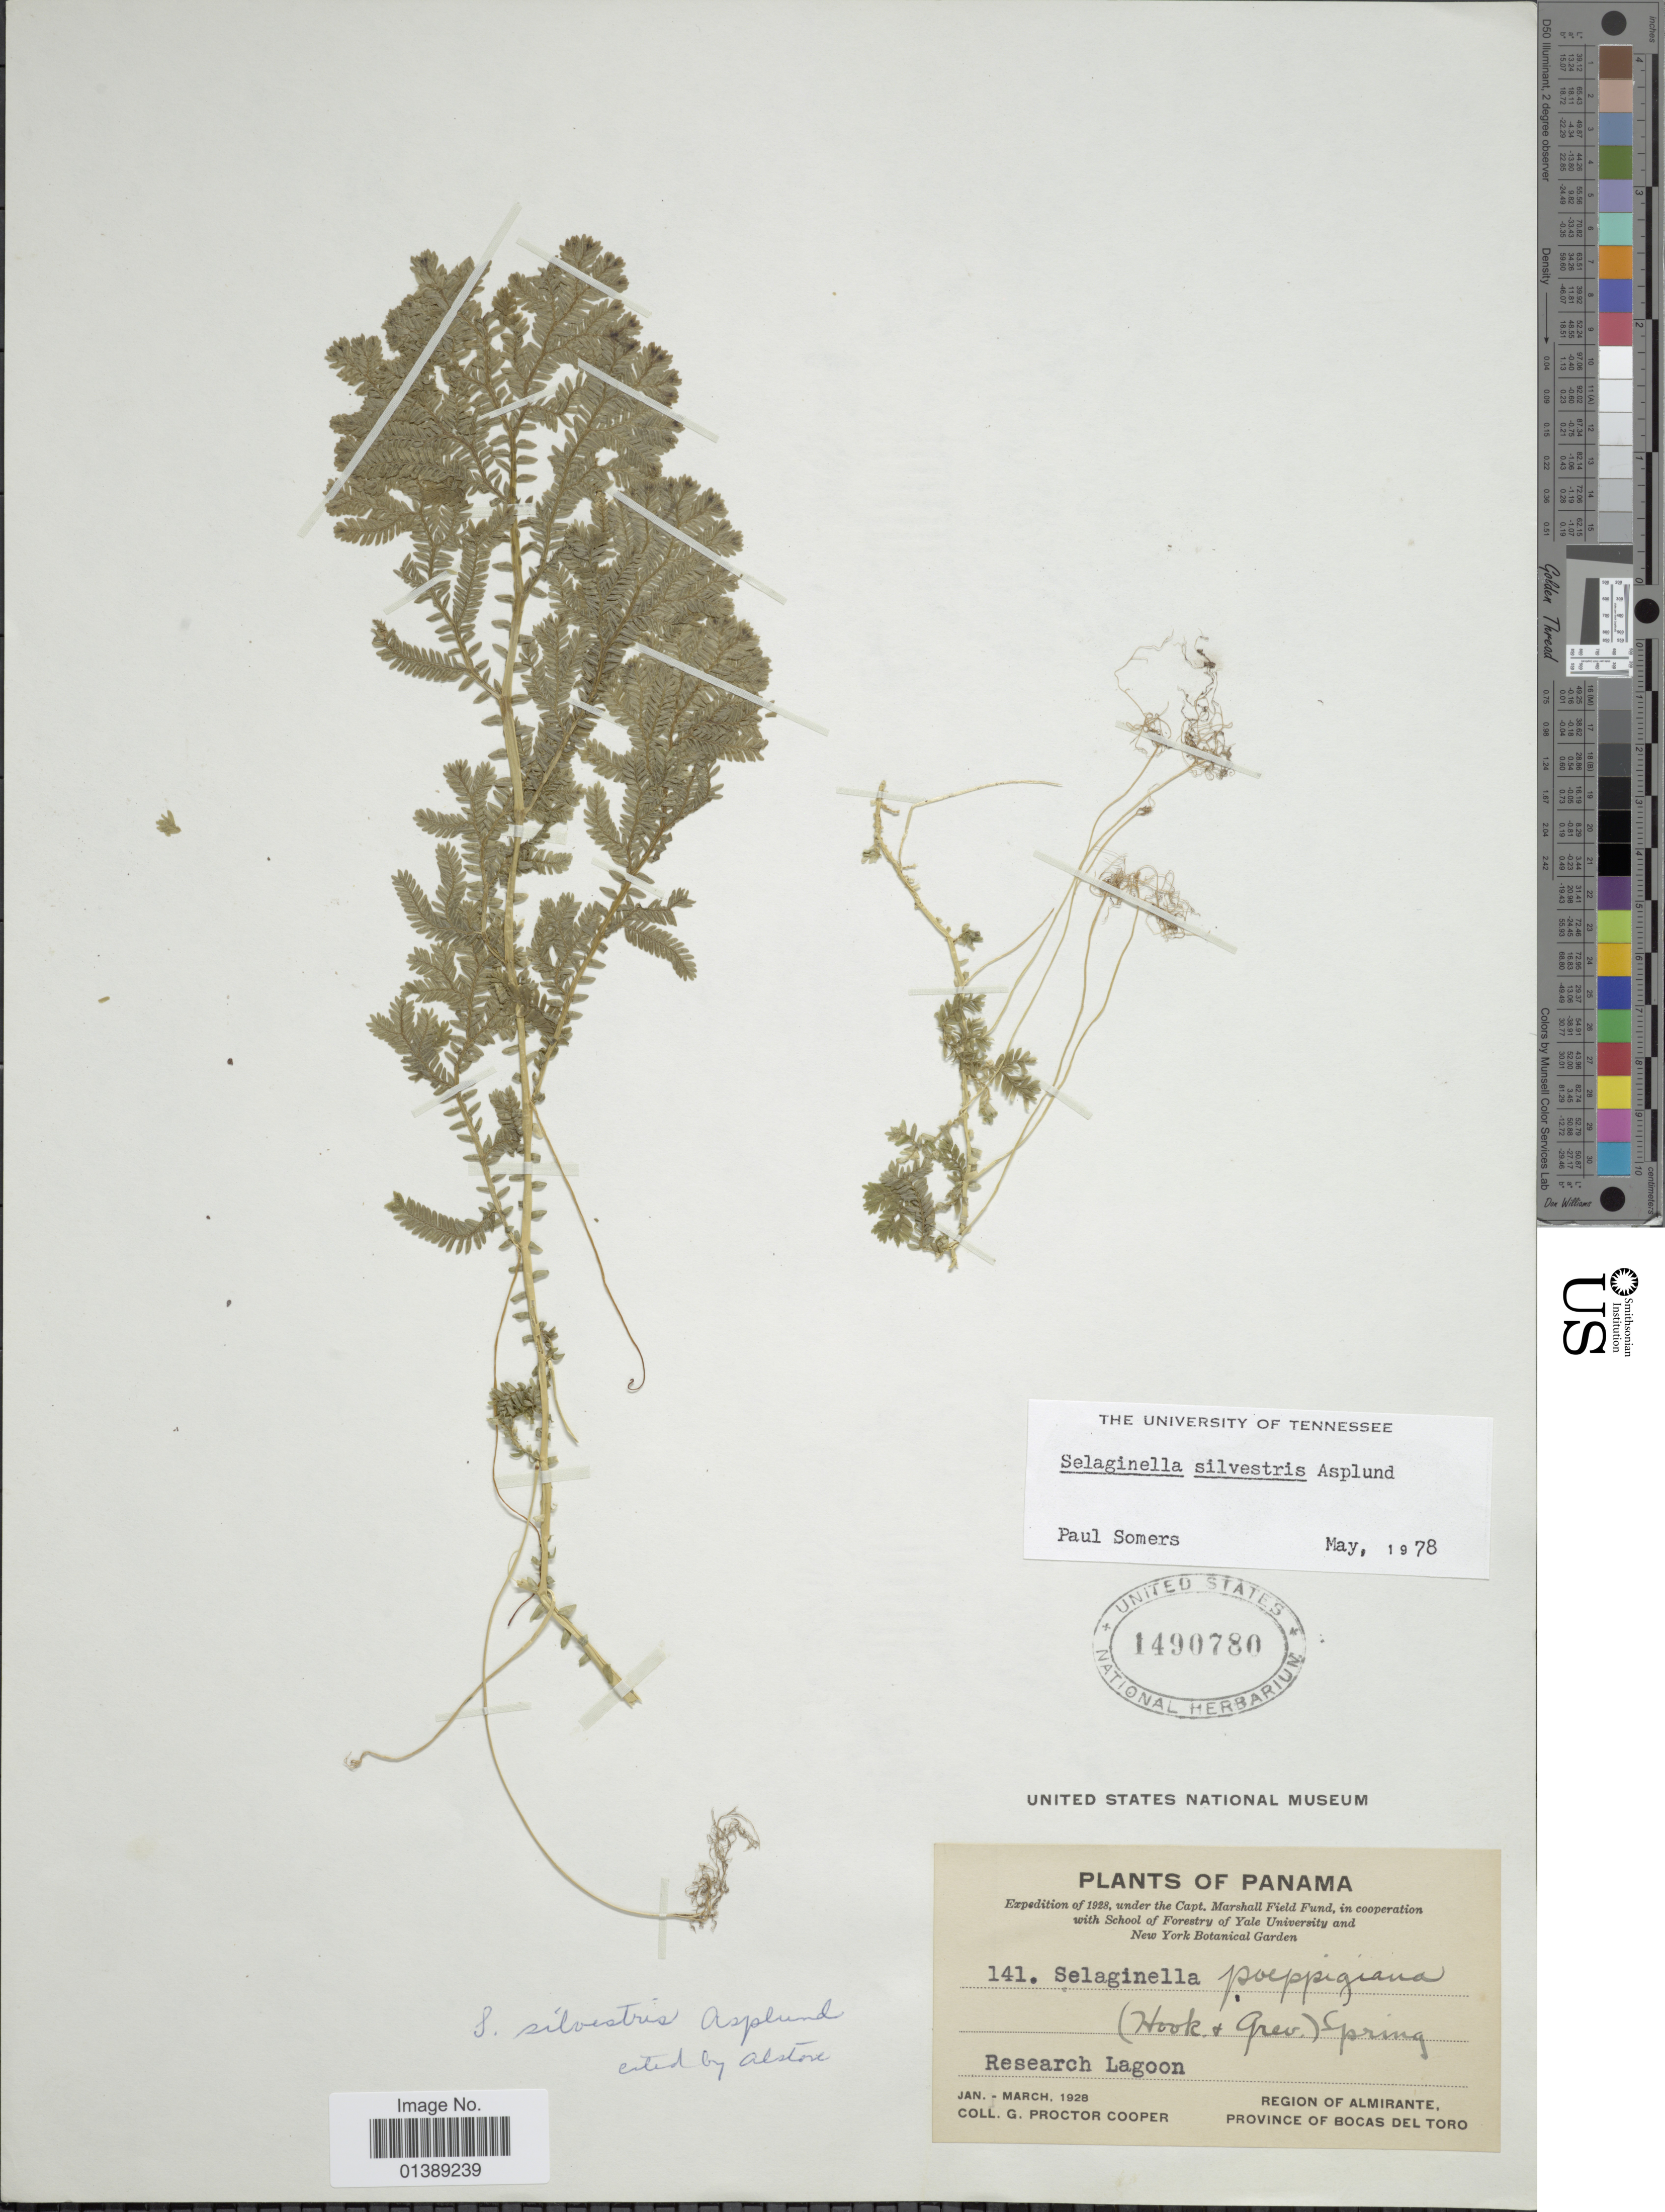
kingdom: Plantae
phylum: Tracheophyta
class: Lycopodiopsida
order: Selaginellales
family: Selaginellaceae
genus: Selaginella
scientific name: Selaginella silvestris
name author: Aspl.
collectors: G. Cooper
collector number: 141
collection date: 1928-01/1928-03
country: Panama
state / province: Bocas del Toro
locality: Research Lagoon, Region of Almirante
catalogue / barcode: US 1490780